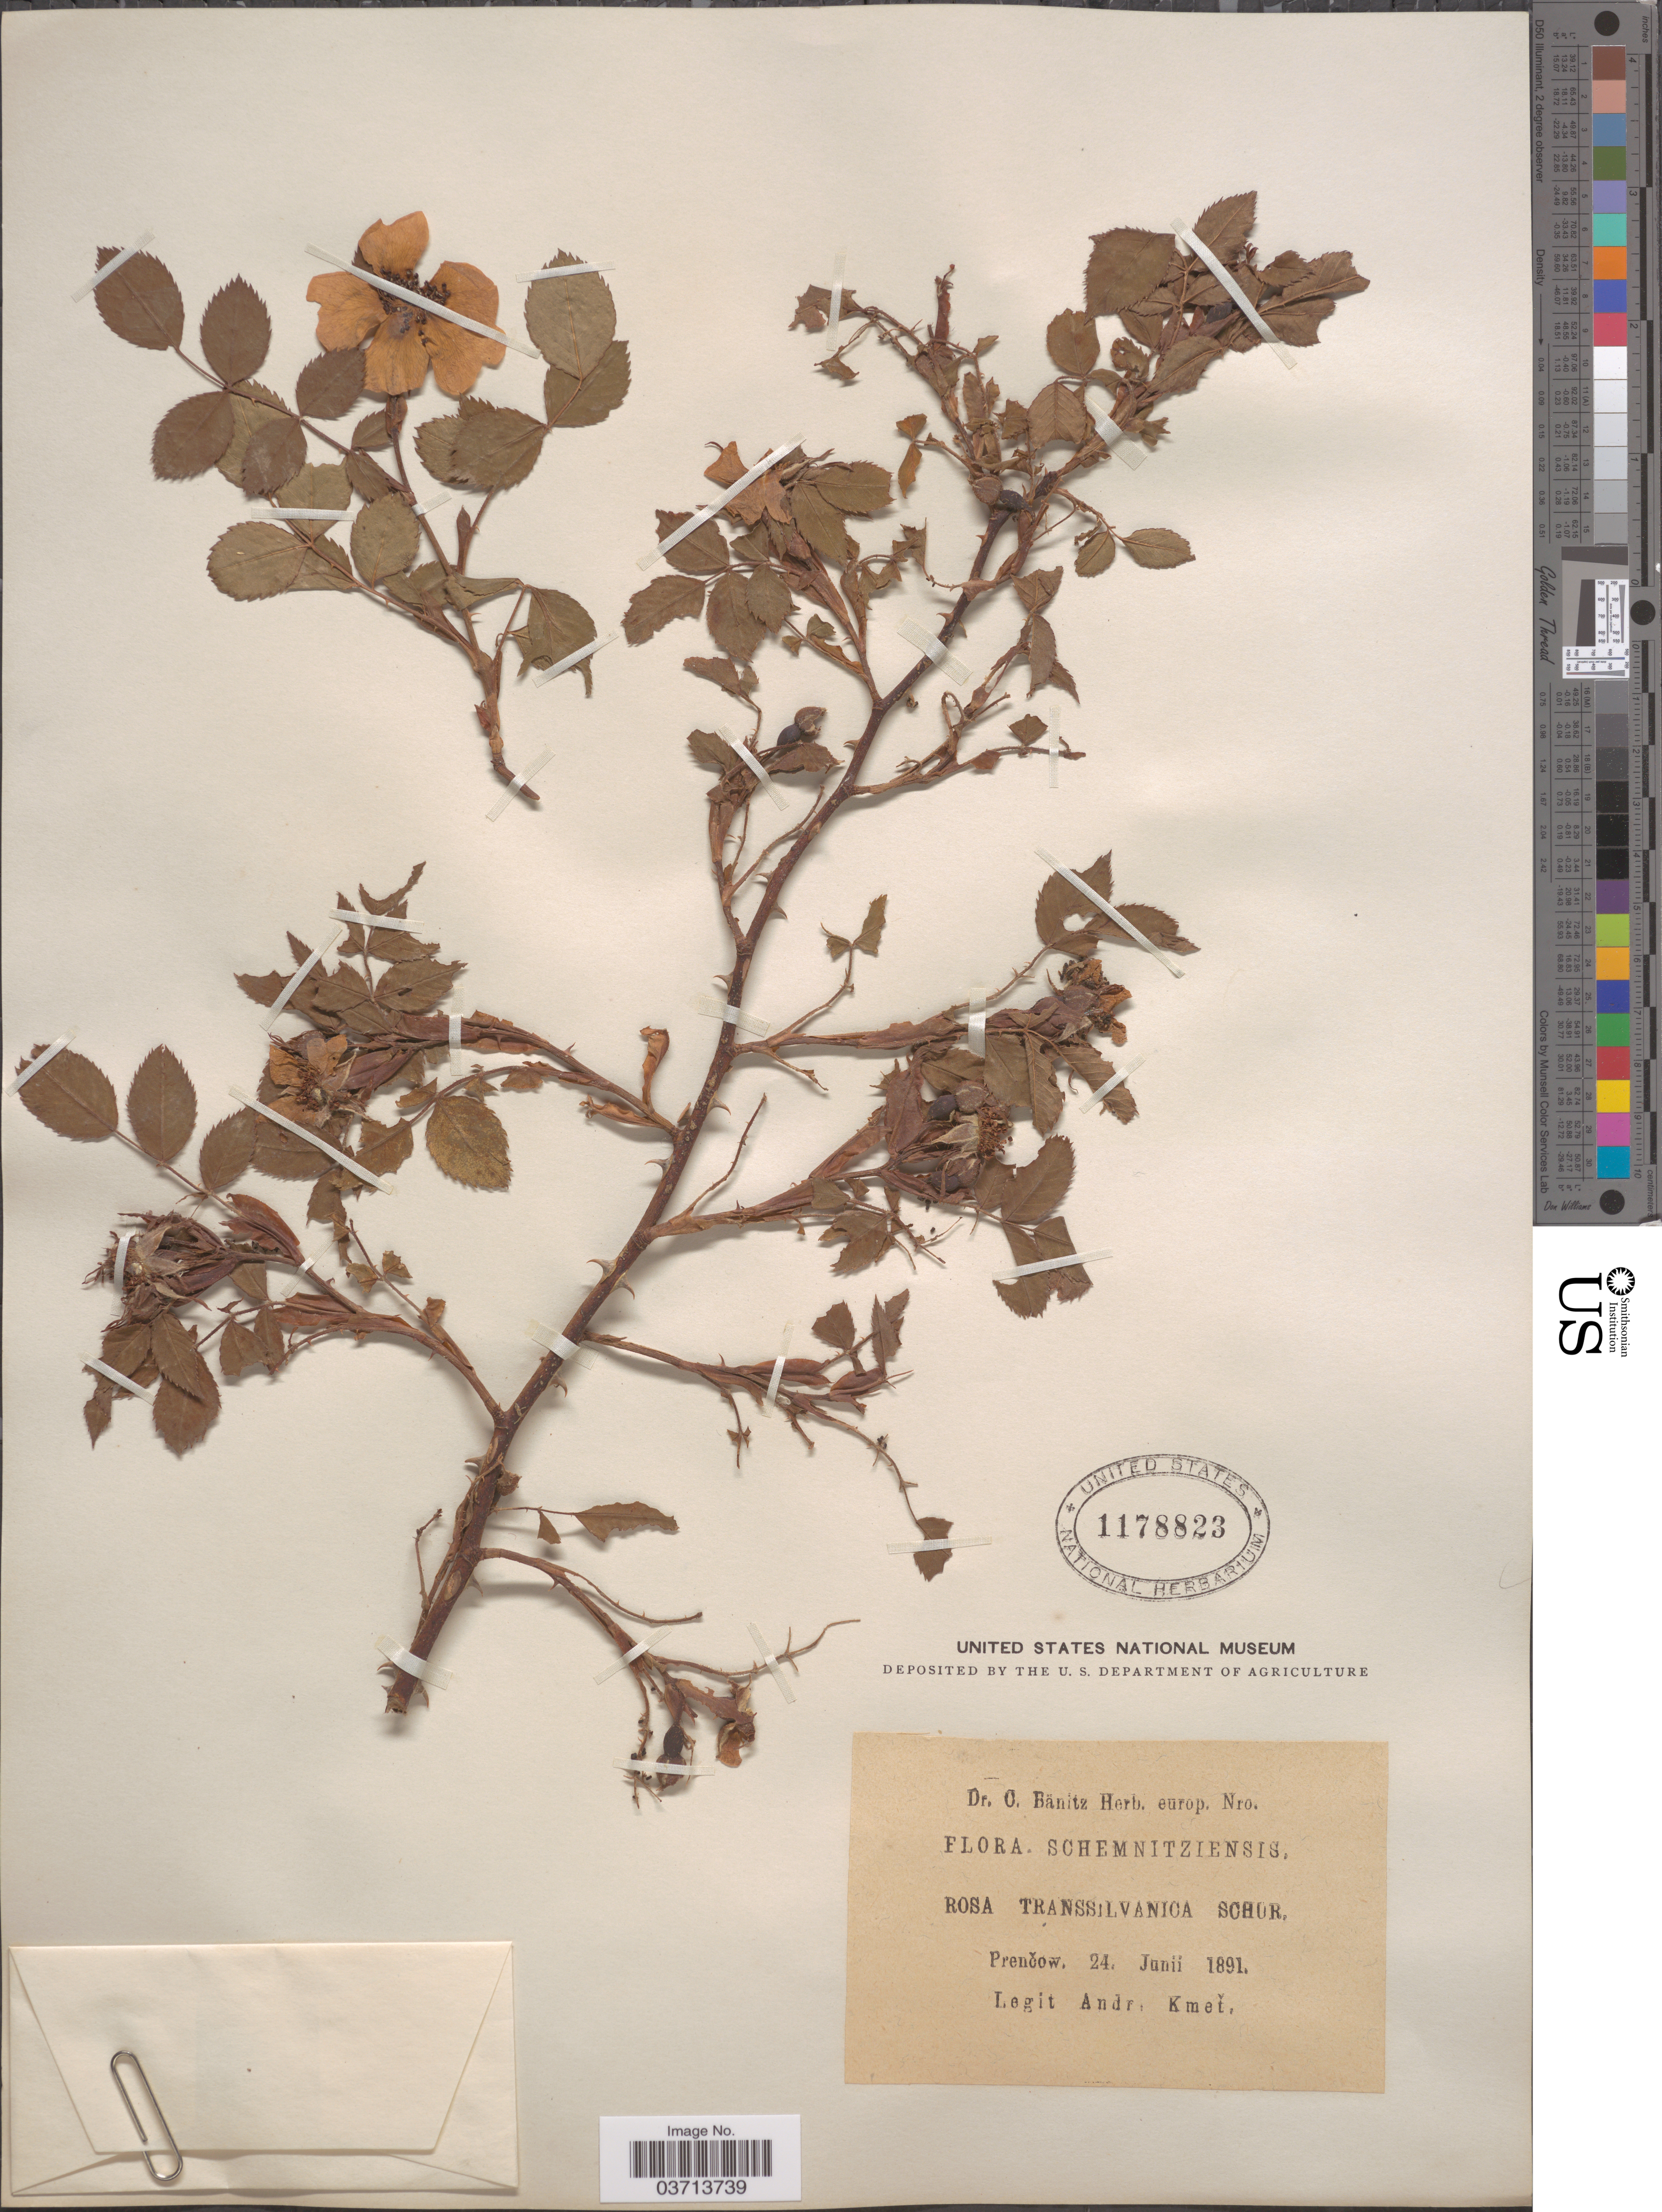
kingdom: Plantae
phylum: Tracheophyta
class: Magnoliopsida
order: Rosales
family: Rosaceae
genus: Rosa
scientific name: Rosa transsilvanica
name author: Schur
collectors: A. Kmet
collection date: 1891-06-24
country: Slovakia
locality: Schemnitziensis. Prenčow.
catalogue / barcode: US 1178823